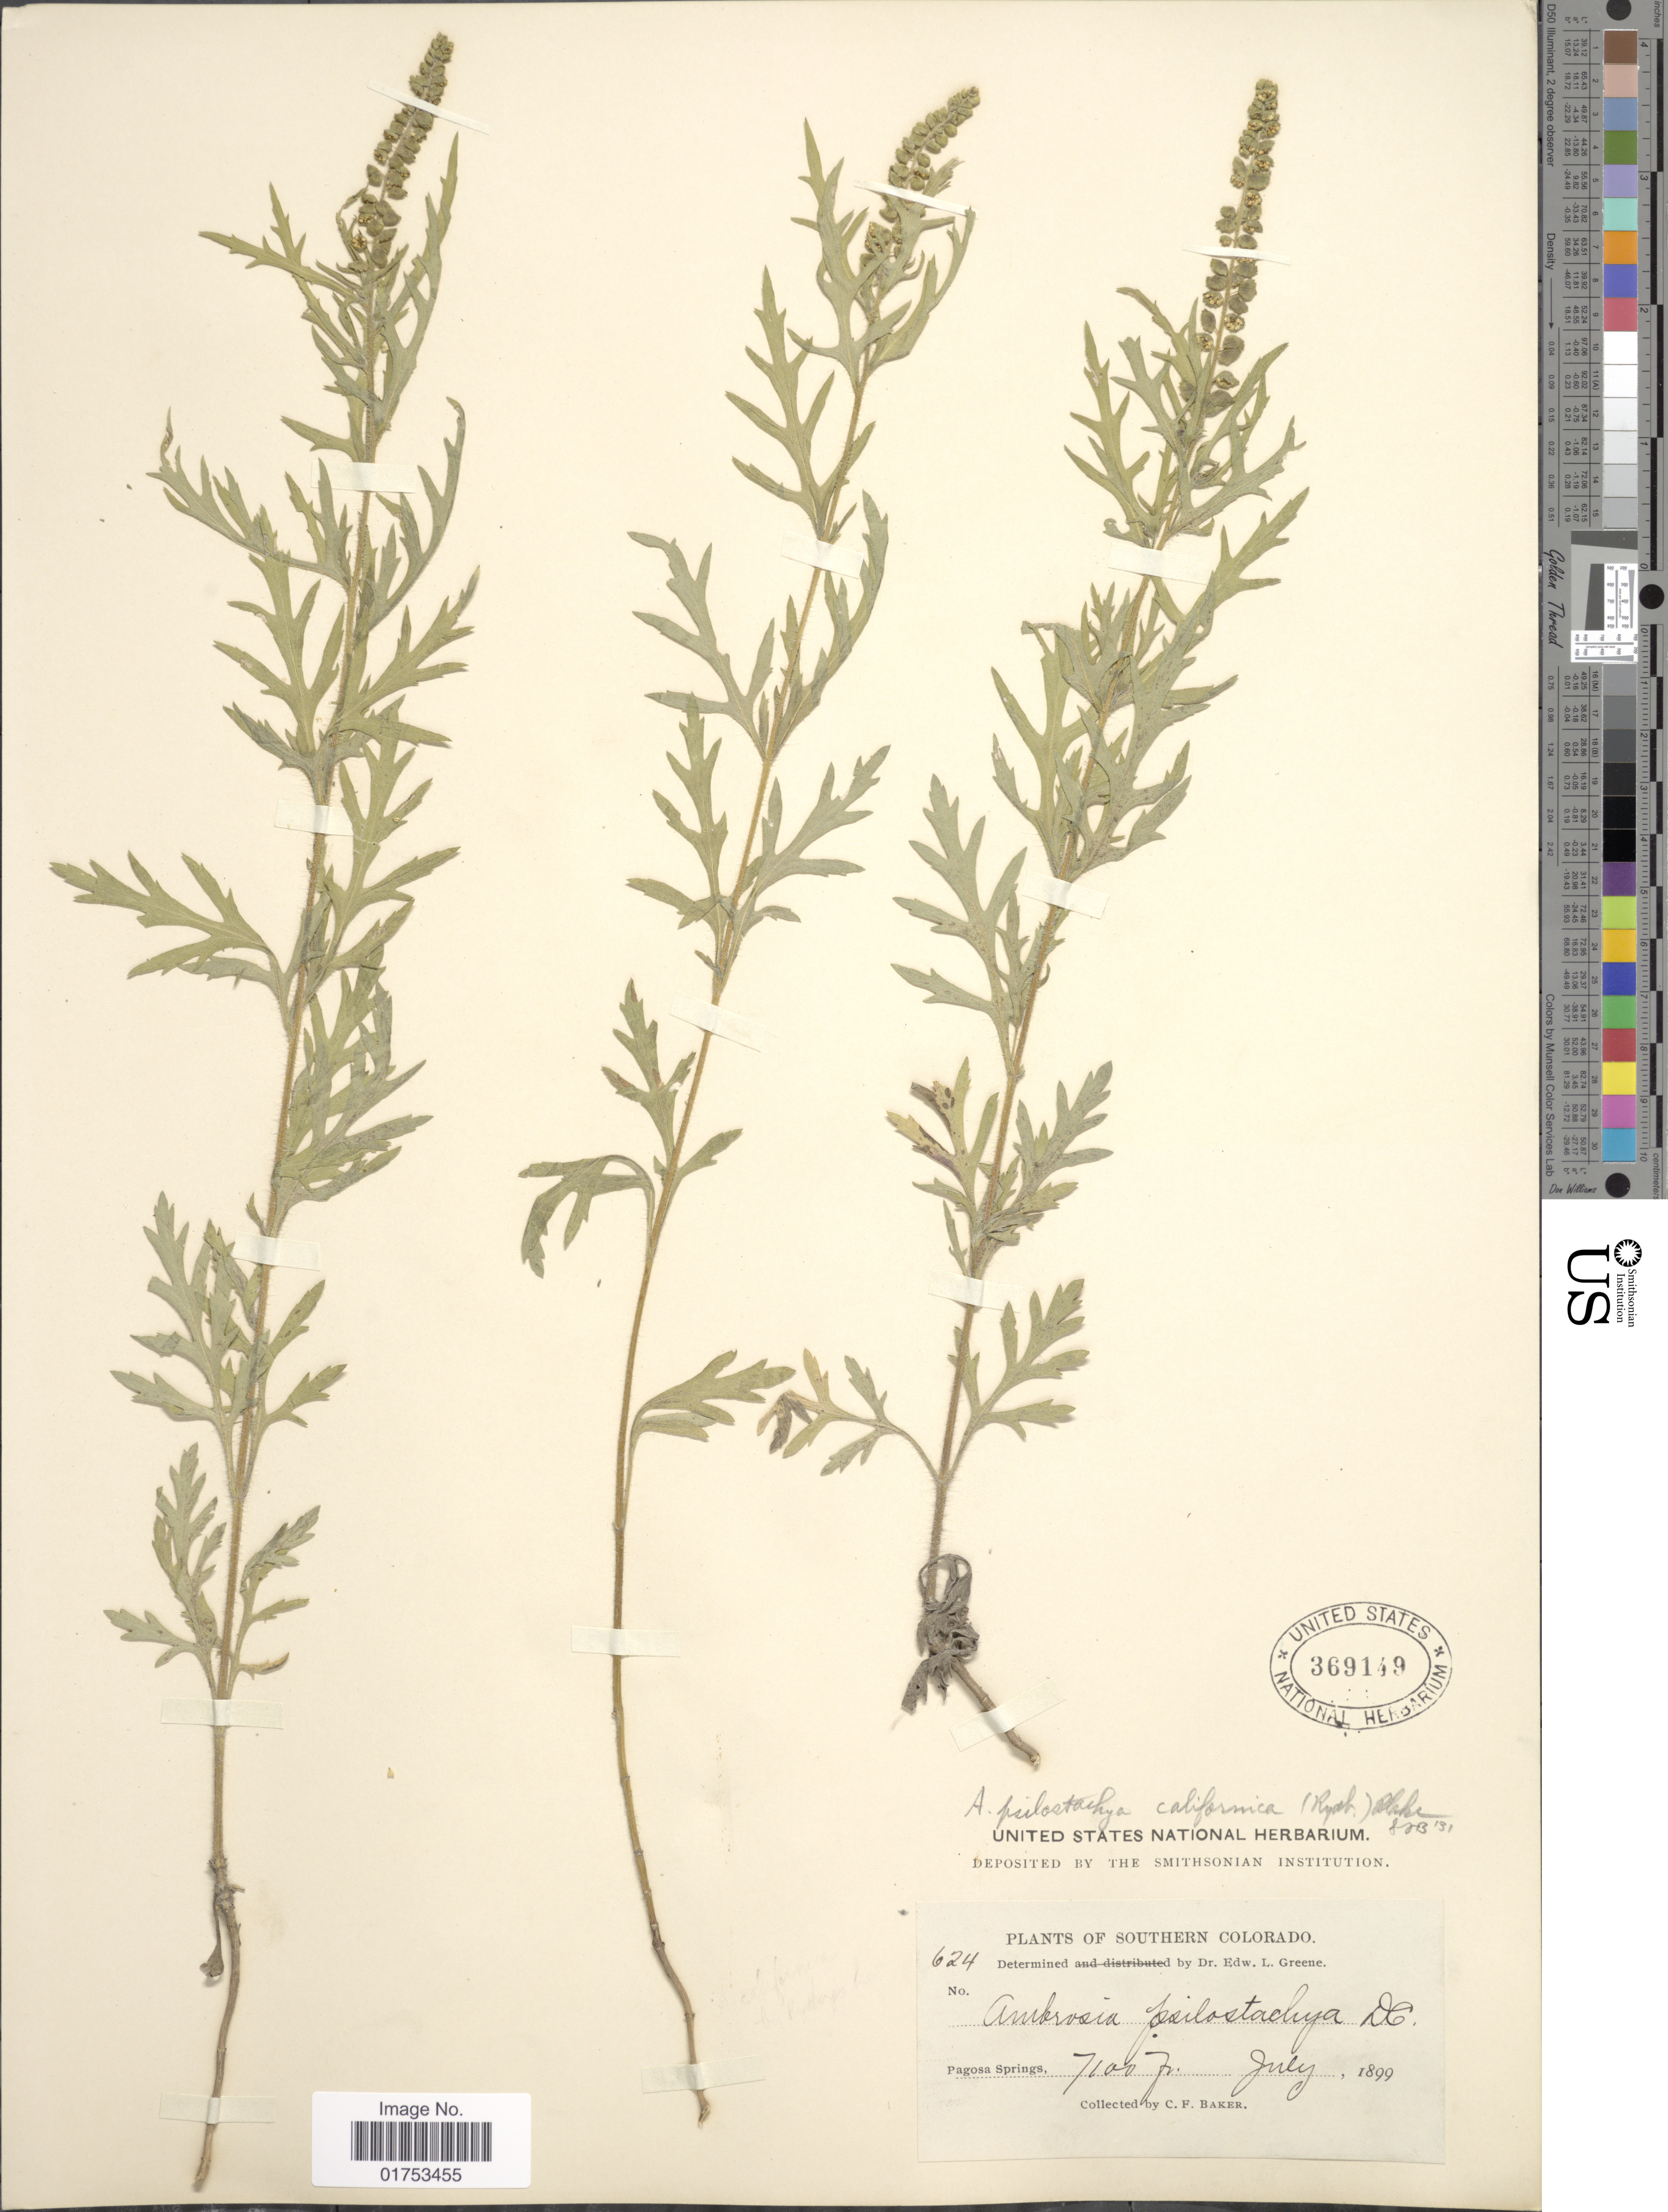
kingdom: Plantae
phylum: Tracheophyta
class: Magnoliopsida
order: Asterales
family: Asteraceae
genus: Ambrosia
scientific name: Ambrosia californica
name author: Rydb.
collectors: C. F. Baker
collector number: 624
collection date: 1899-07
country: United States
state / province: Colorado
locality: Southern Colorado, Pagosa Springs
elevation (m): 2164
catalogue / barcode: US 369149